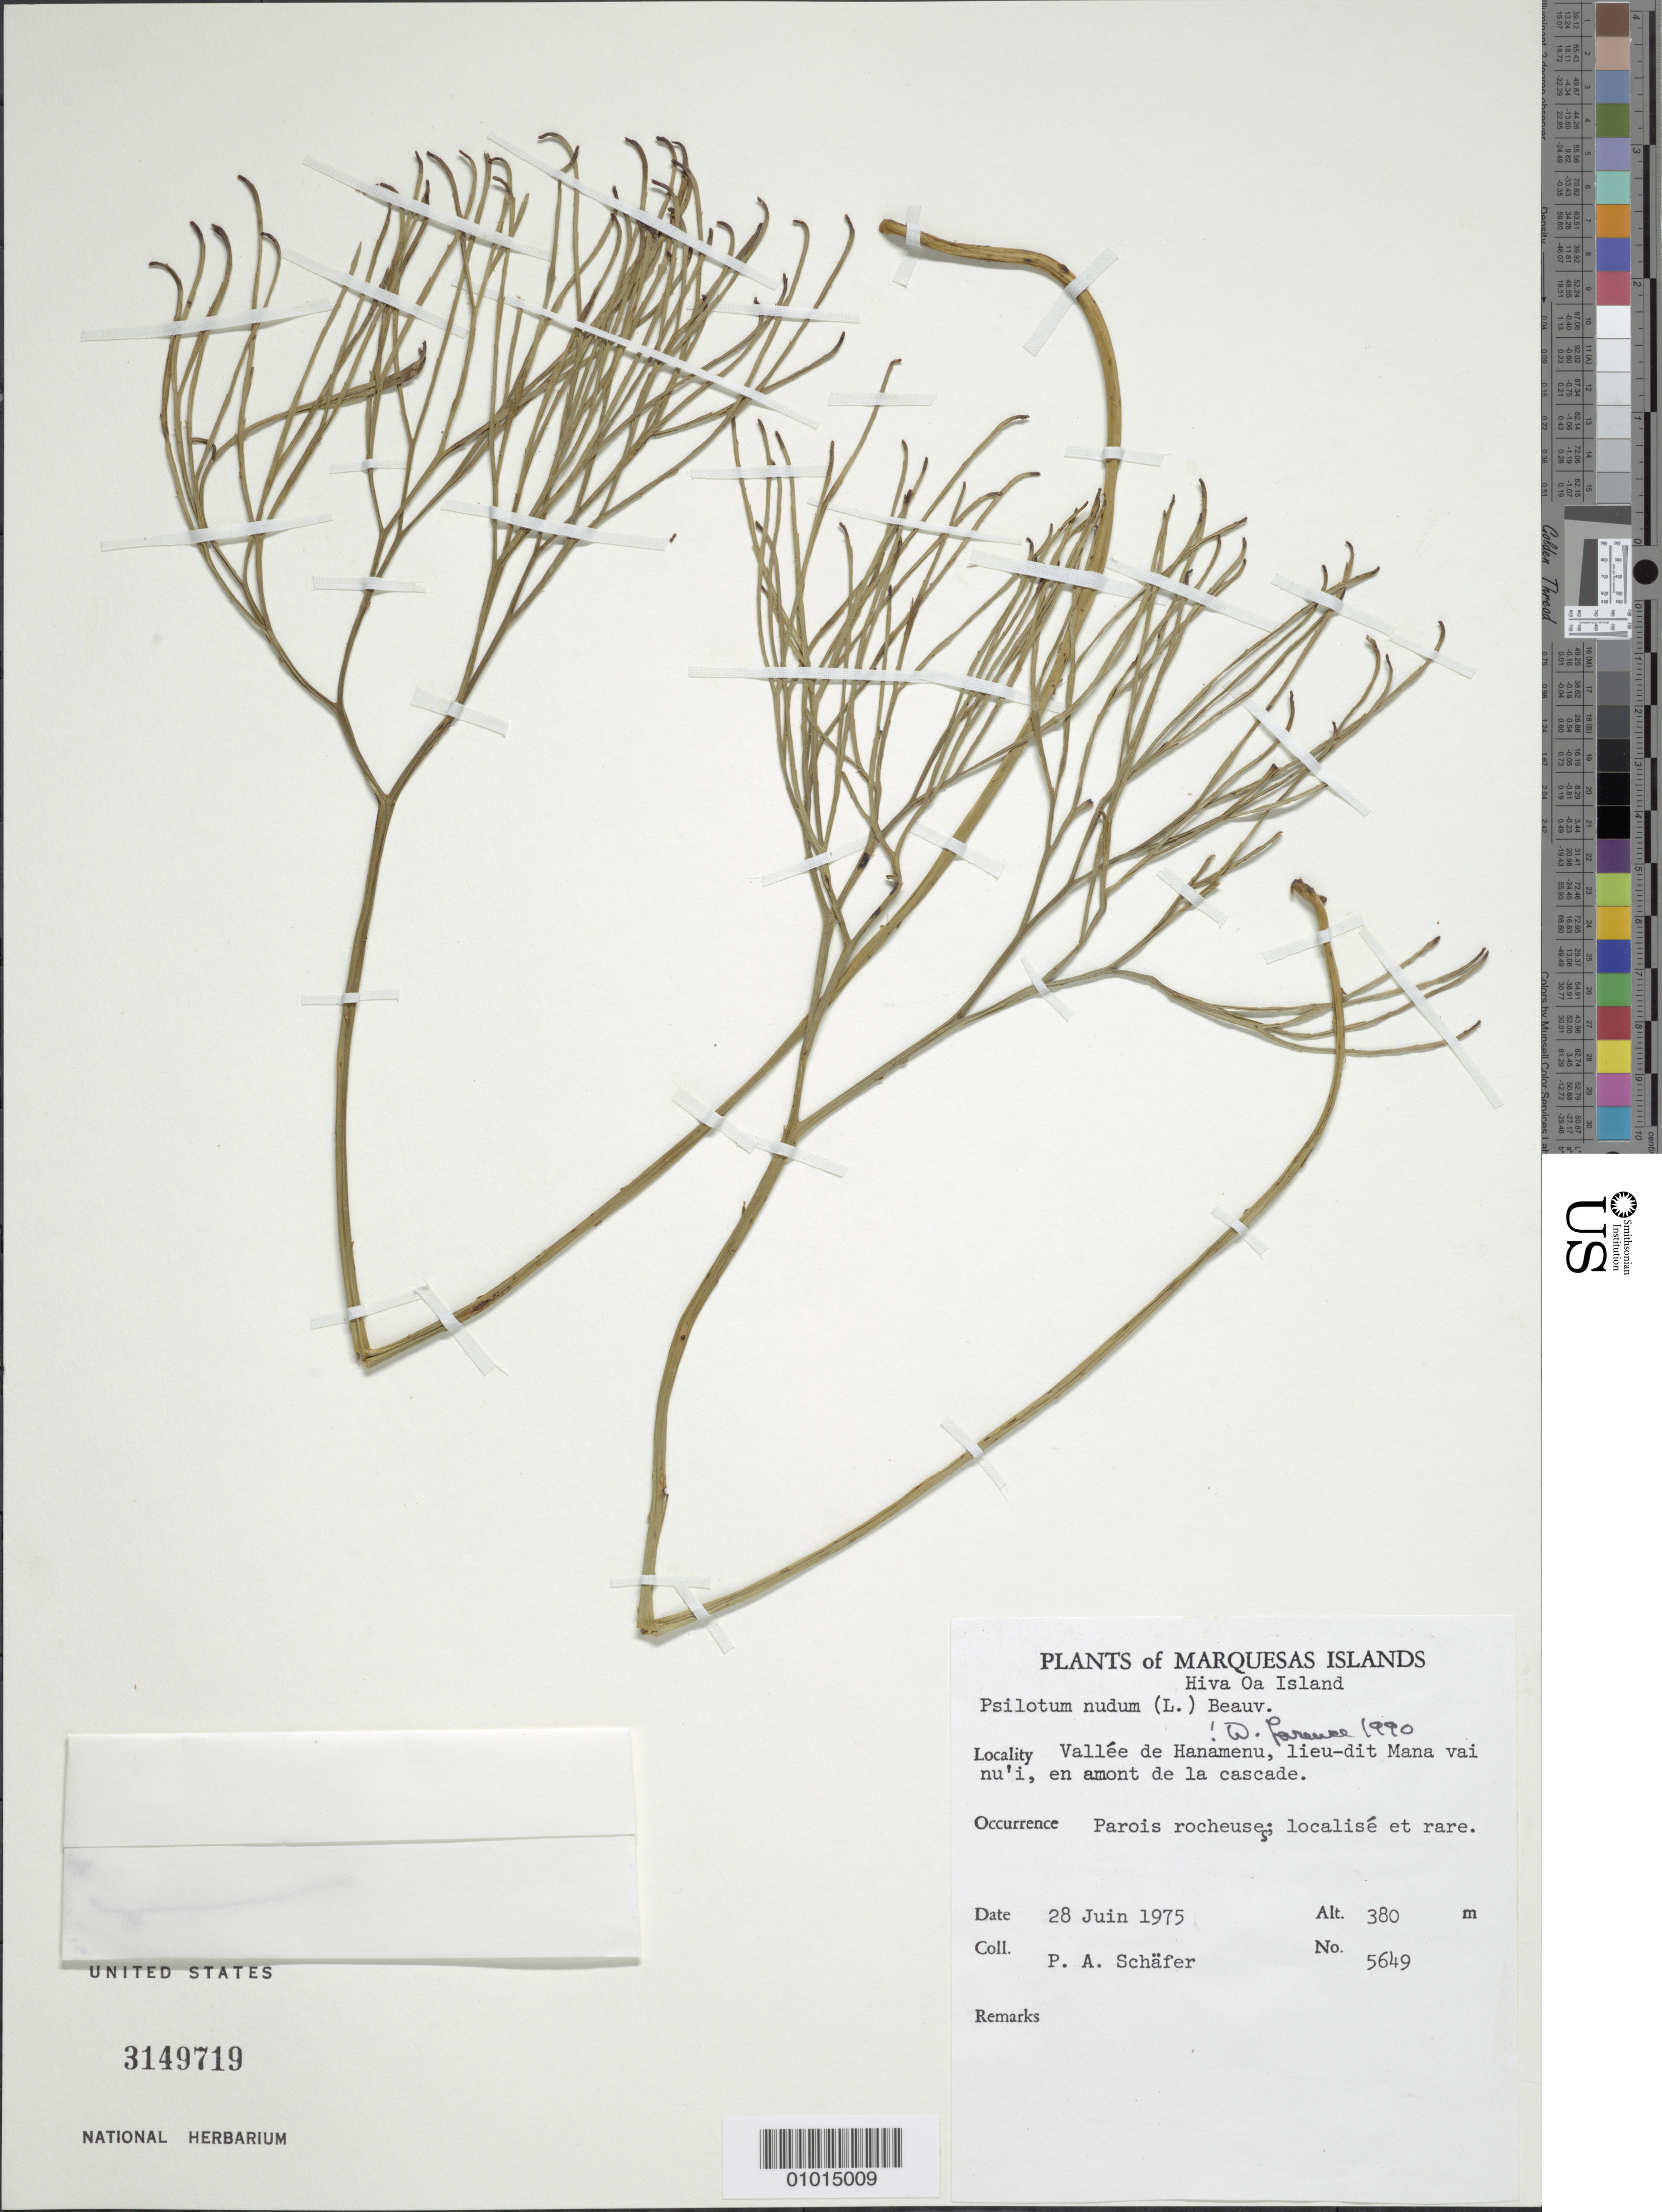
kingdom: Plantae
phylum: Tracheophyta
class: Polypodiopsida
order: Psilotales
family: Psilotaceae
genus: Psilotum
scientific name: Psilotum nudum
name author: (L.) P. Beauv.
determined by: Lorence, David H., (PTBG), National Tropical Botanical Garden (UNITED STATES)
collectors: P. A. Schäfer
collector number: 5649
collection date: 1975-06-28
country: French Polynesia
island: Hiva Oa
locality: Vallée de Hanamenu, lieu-dit Mana vai nu'i, en amont de la cascade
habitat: Parois rocheuses; localisé et rare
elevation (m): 380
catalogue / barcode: US 3149719